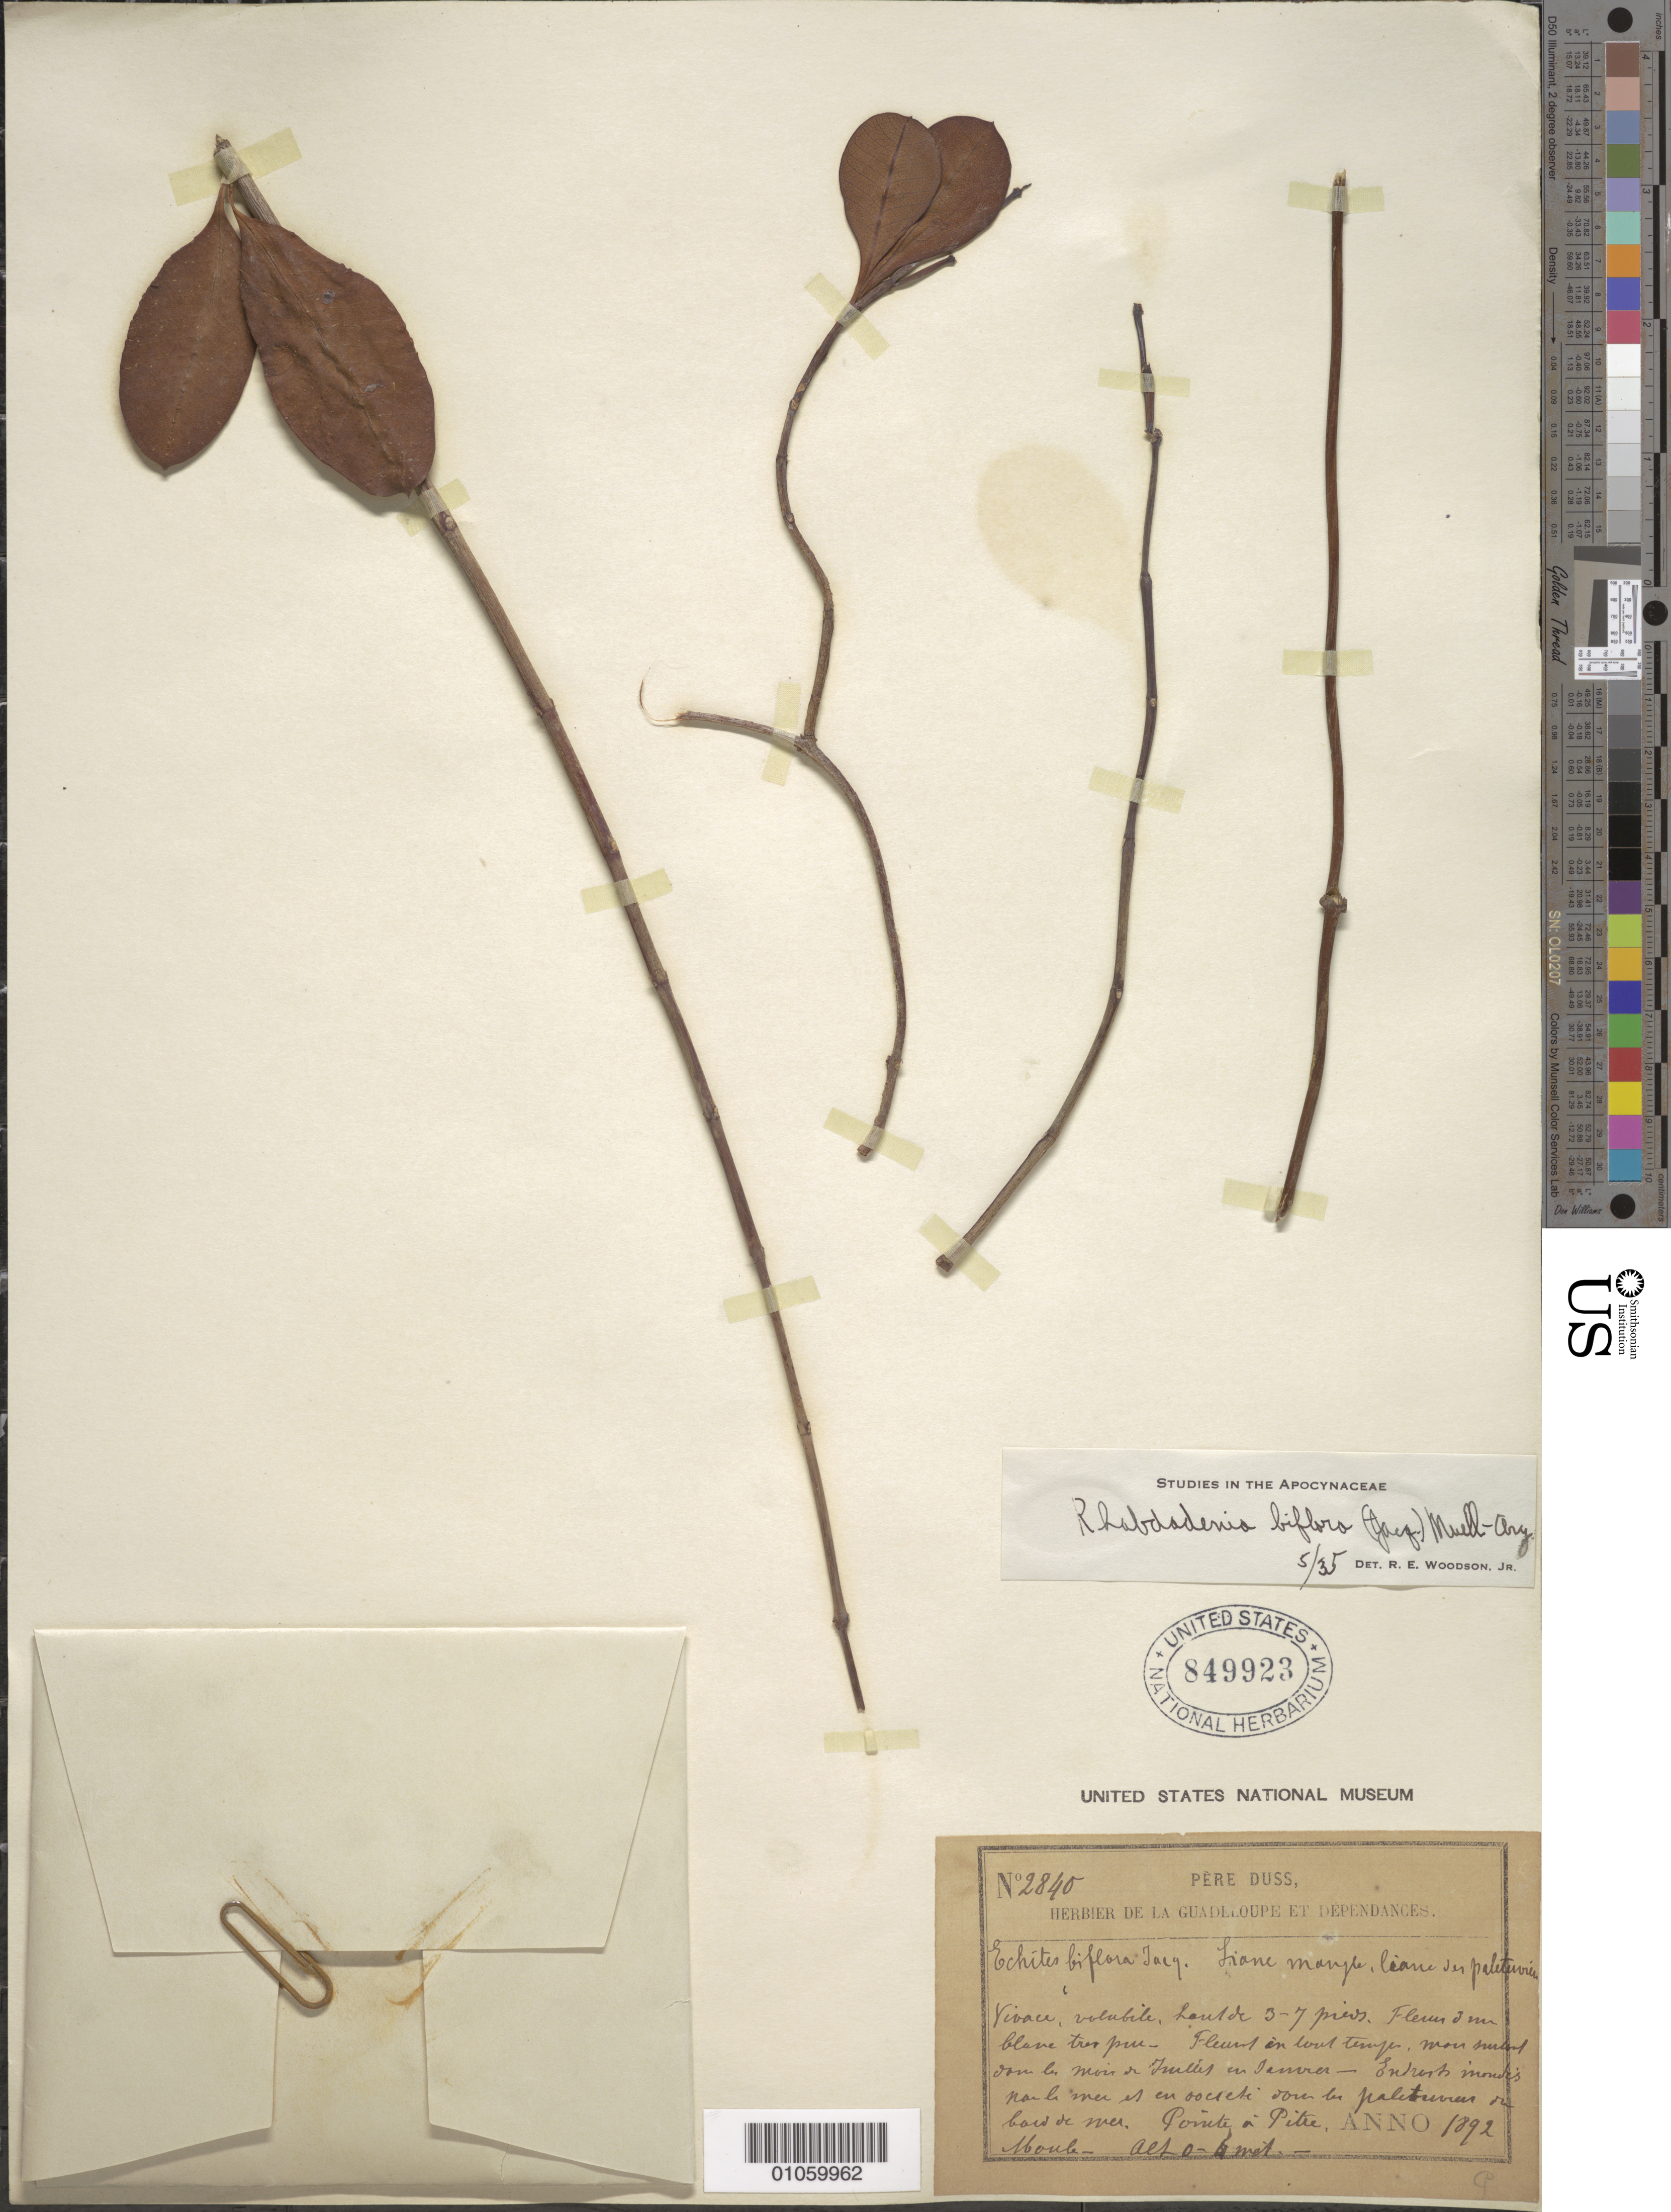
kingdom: Plantae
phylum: Tracheophyta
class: Magnoliopsida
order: Gentianales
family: Apocynaceae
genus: Rhabdadenia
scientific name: Rhabdadenia biflora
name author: (Jacq.) Müll. Arg.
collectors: Père Duss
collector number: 2840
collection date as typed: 1892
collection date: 1892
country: Guadeloupe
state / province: Grande-Terre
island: Grande Terre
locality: Pointe-à-Pitre, Moule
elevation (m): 0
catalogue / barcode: US 849923